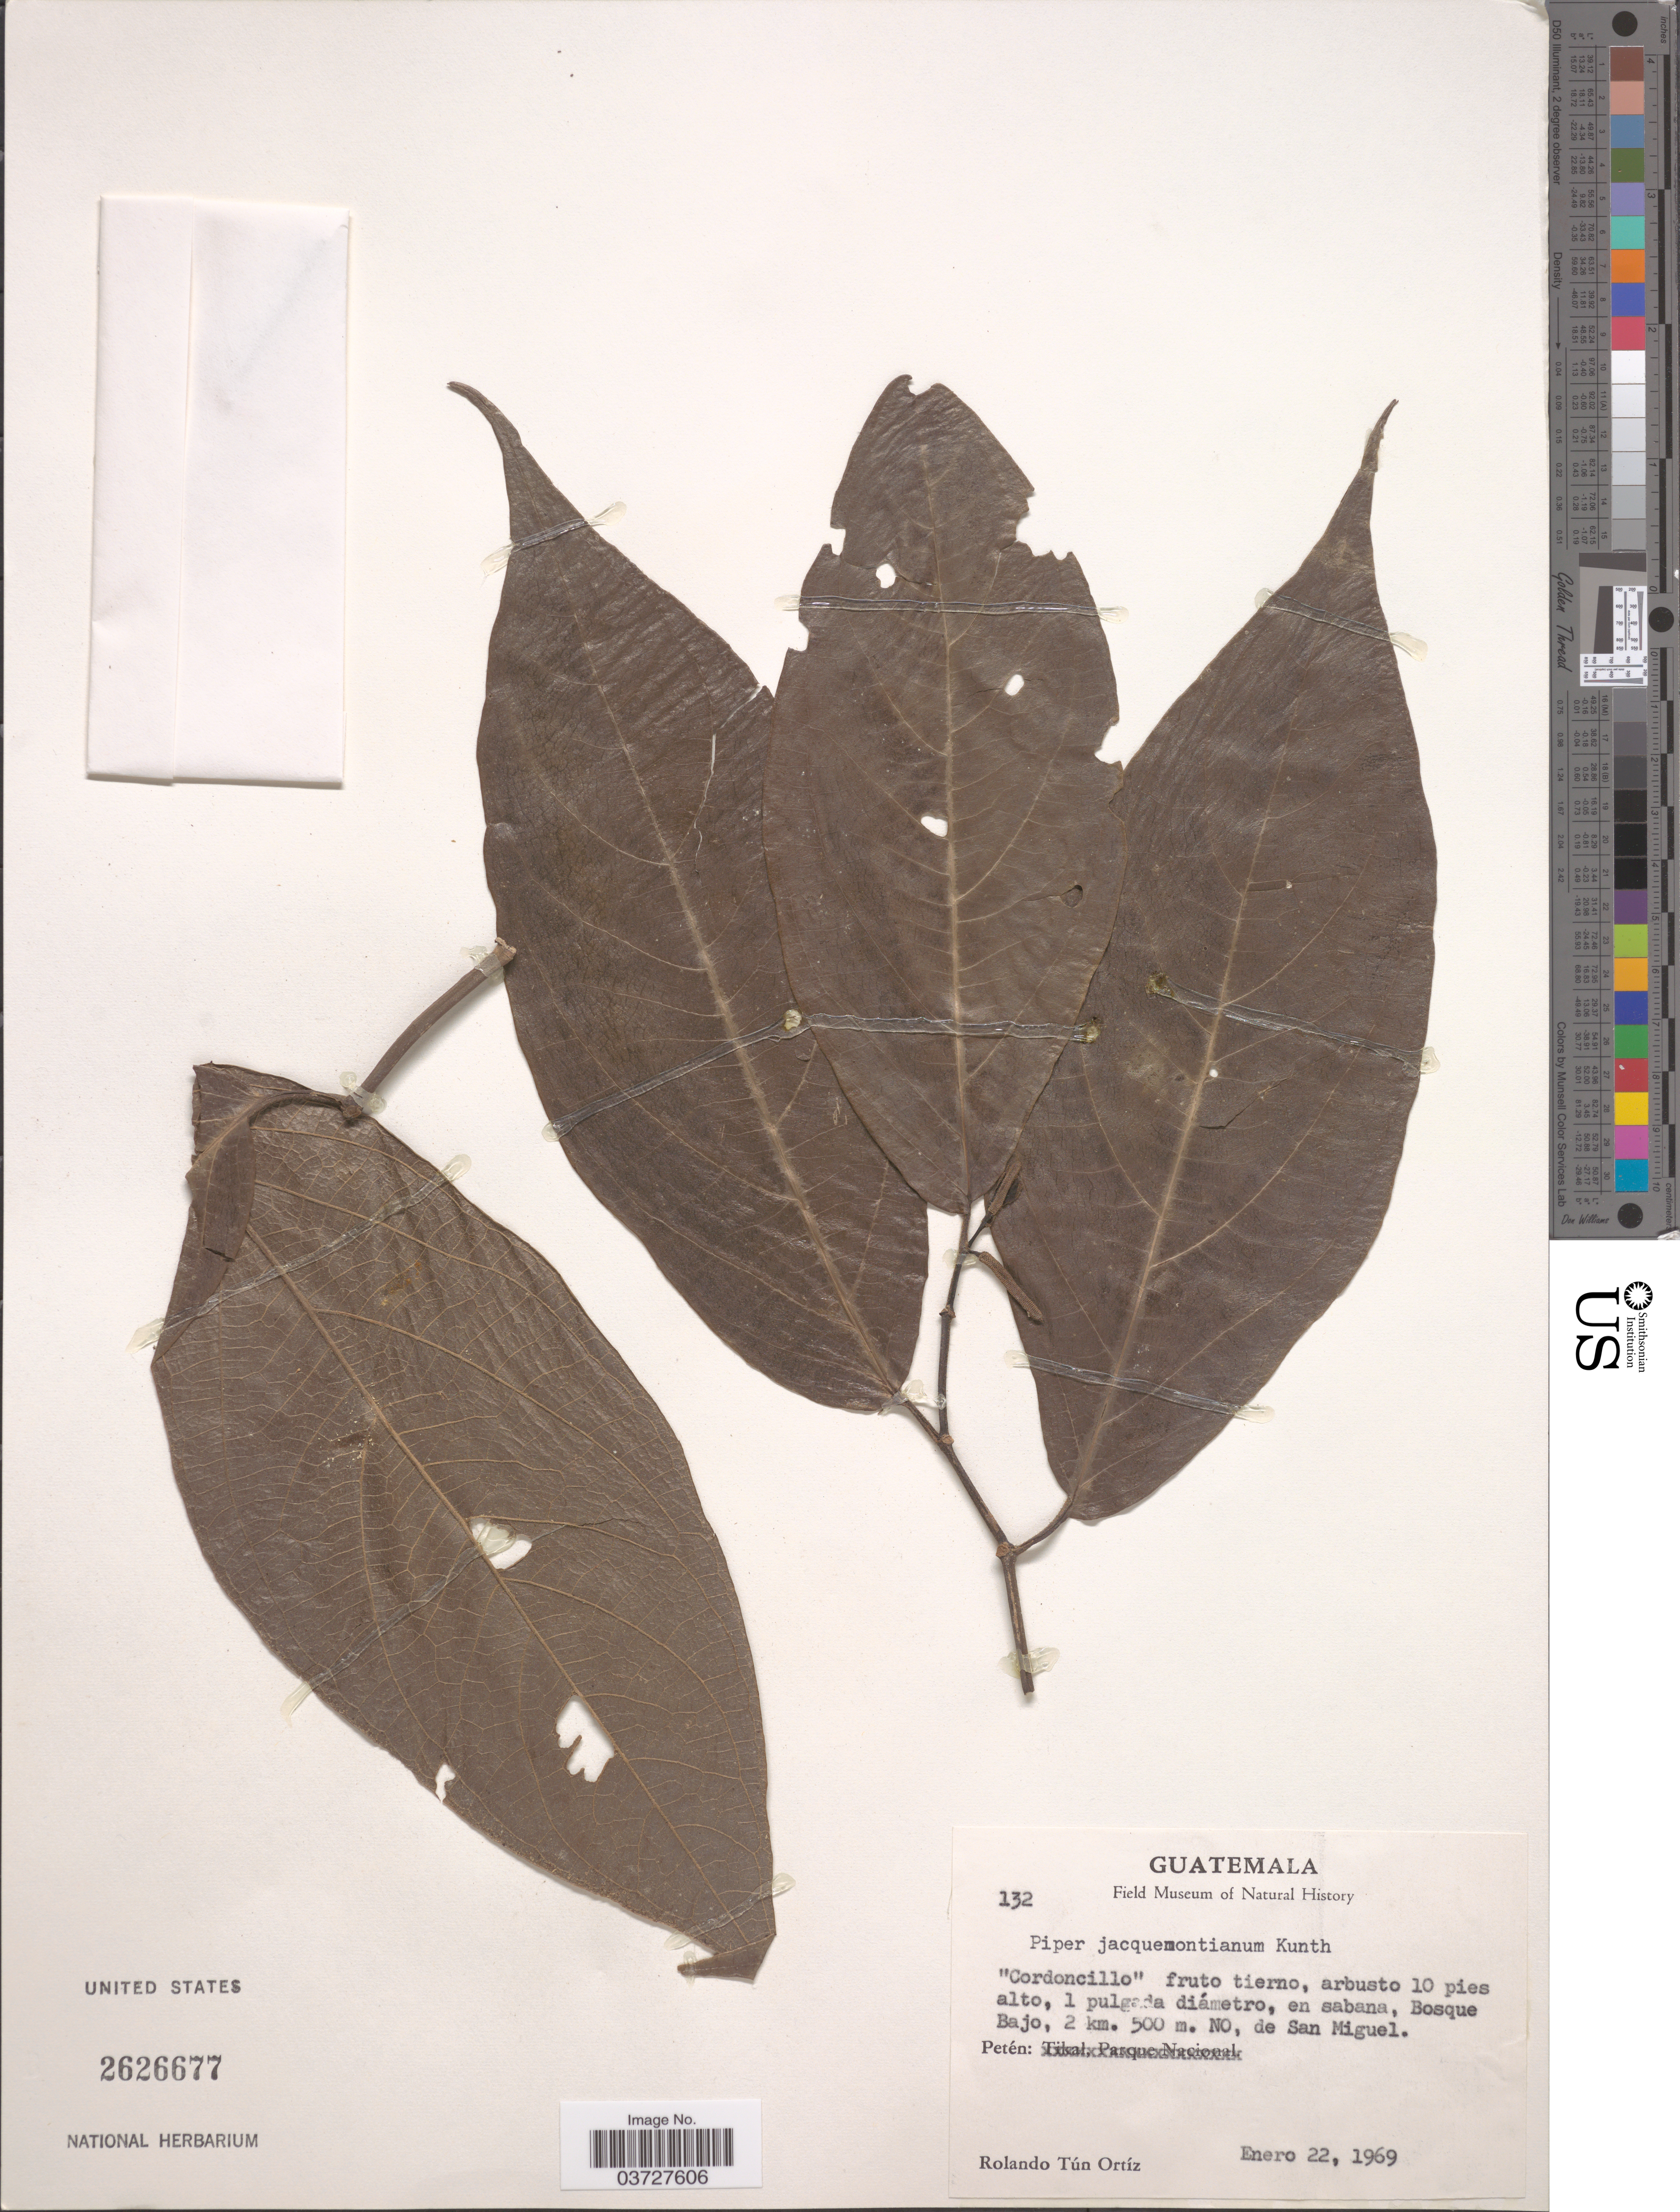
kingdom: Plantae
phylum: Tracheophyta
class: Magnoliopsida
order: Piperales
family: Piperaceae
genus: Piper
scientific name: Piper jacquemontianum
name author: Kunth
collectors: R. T. Ortíz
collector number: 132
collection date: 1969-01-22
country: Guatemala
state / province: El Peten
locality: Bosque Bajo, 2 km. NO, de San Miguel. Petén.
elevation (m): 500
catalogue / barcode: US 2626677